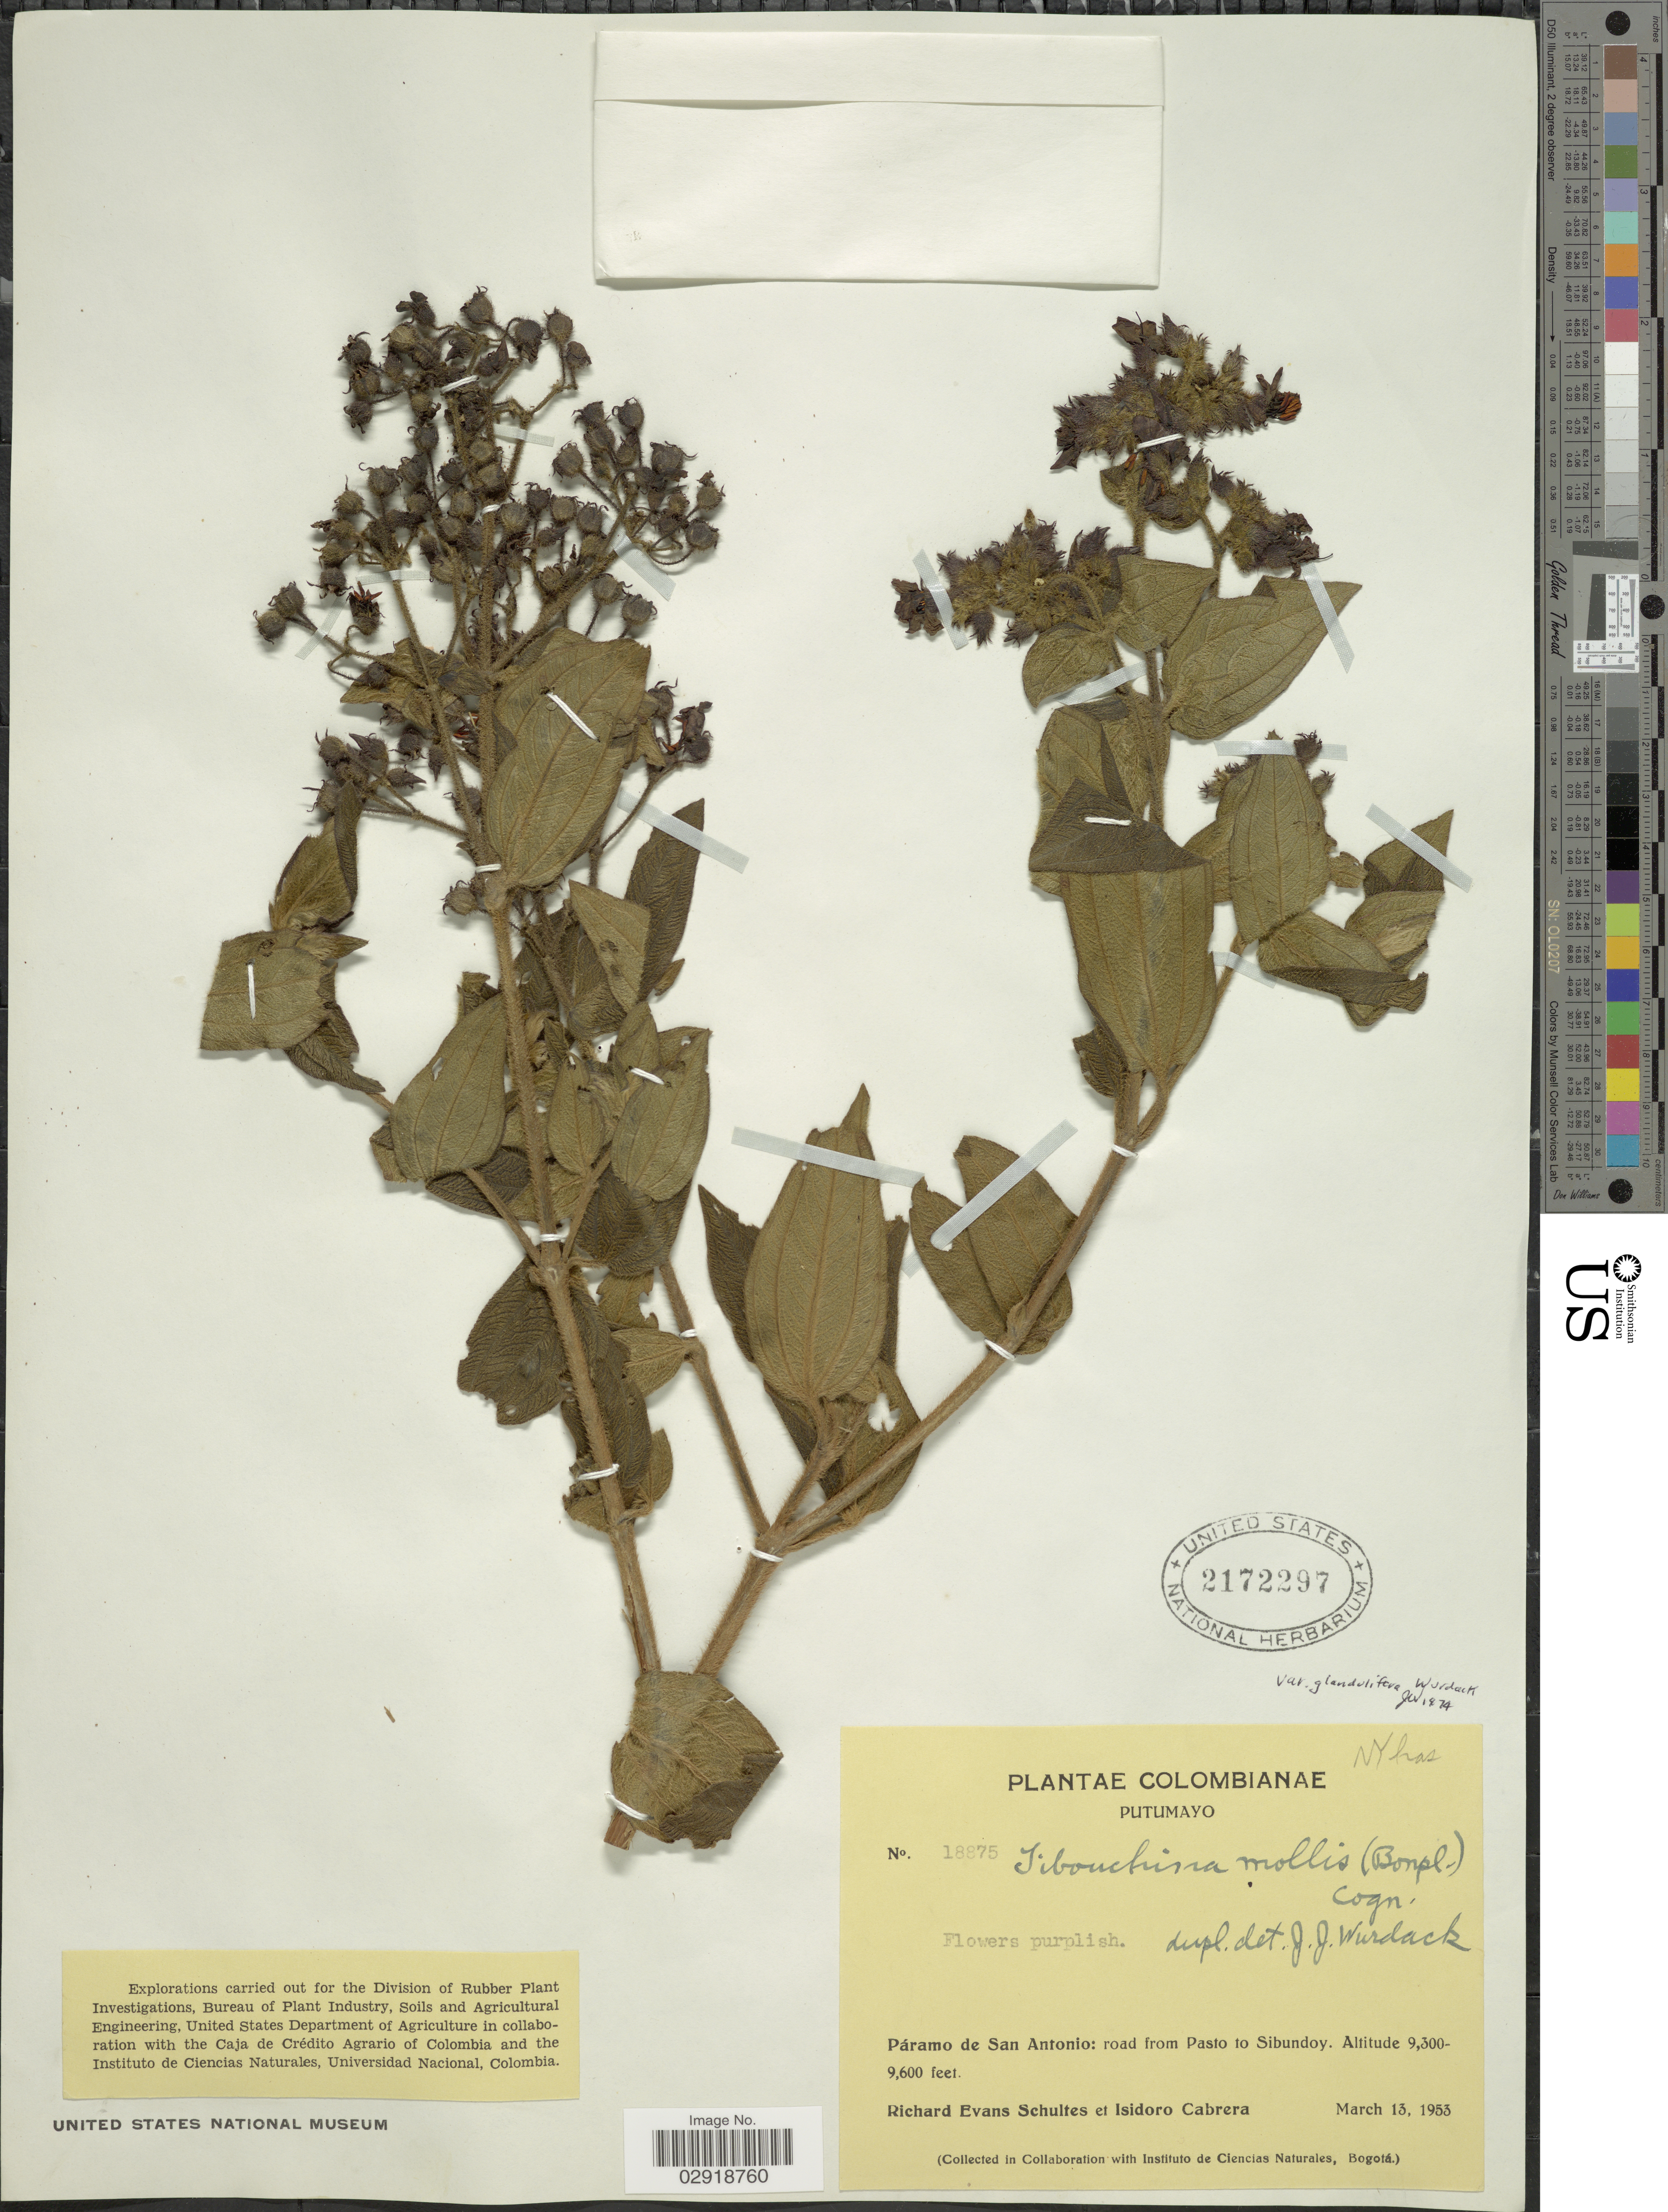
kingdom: Plantae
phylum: Tracheophyta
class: Magnoliopsida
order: Myrtales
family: Melastomataceae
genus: Chaetogastra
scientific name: Chaetogastra mollis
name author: (Bonpl.) DC.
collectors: R. E. Schultes & I. Cabrera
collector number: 18875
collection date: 1953-03-13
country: Colombia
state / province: Putumayo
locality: Páramo de San Antonio: road from Pasto to Sibundoy.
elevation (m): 2835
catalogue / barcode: US 2172297